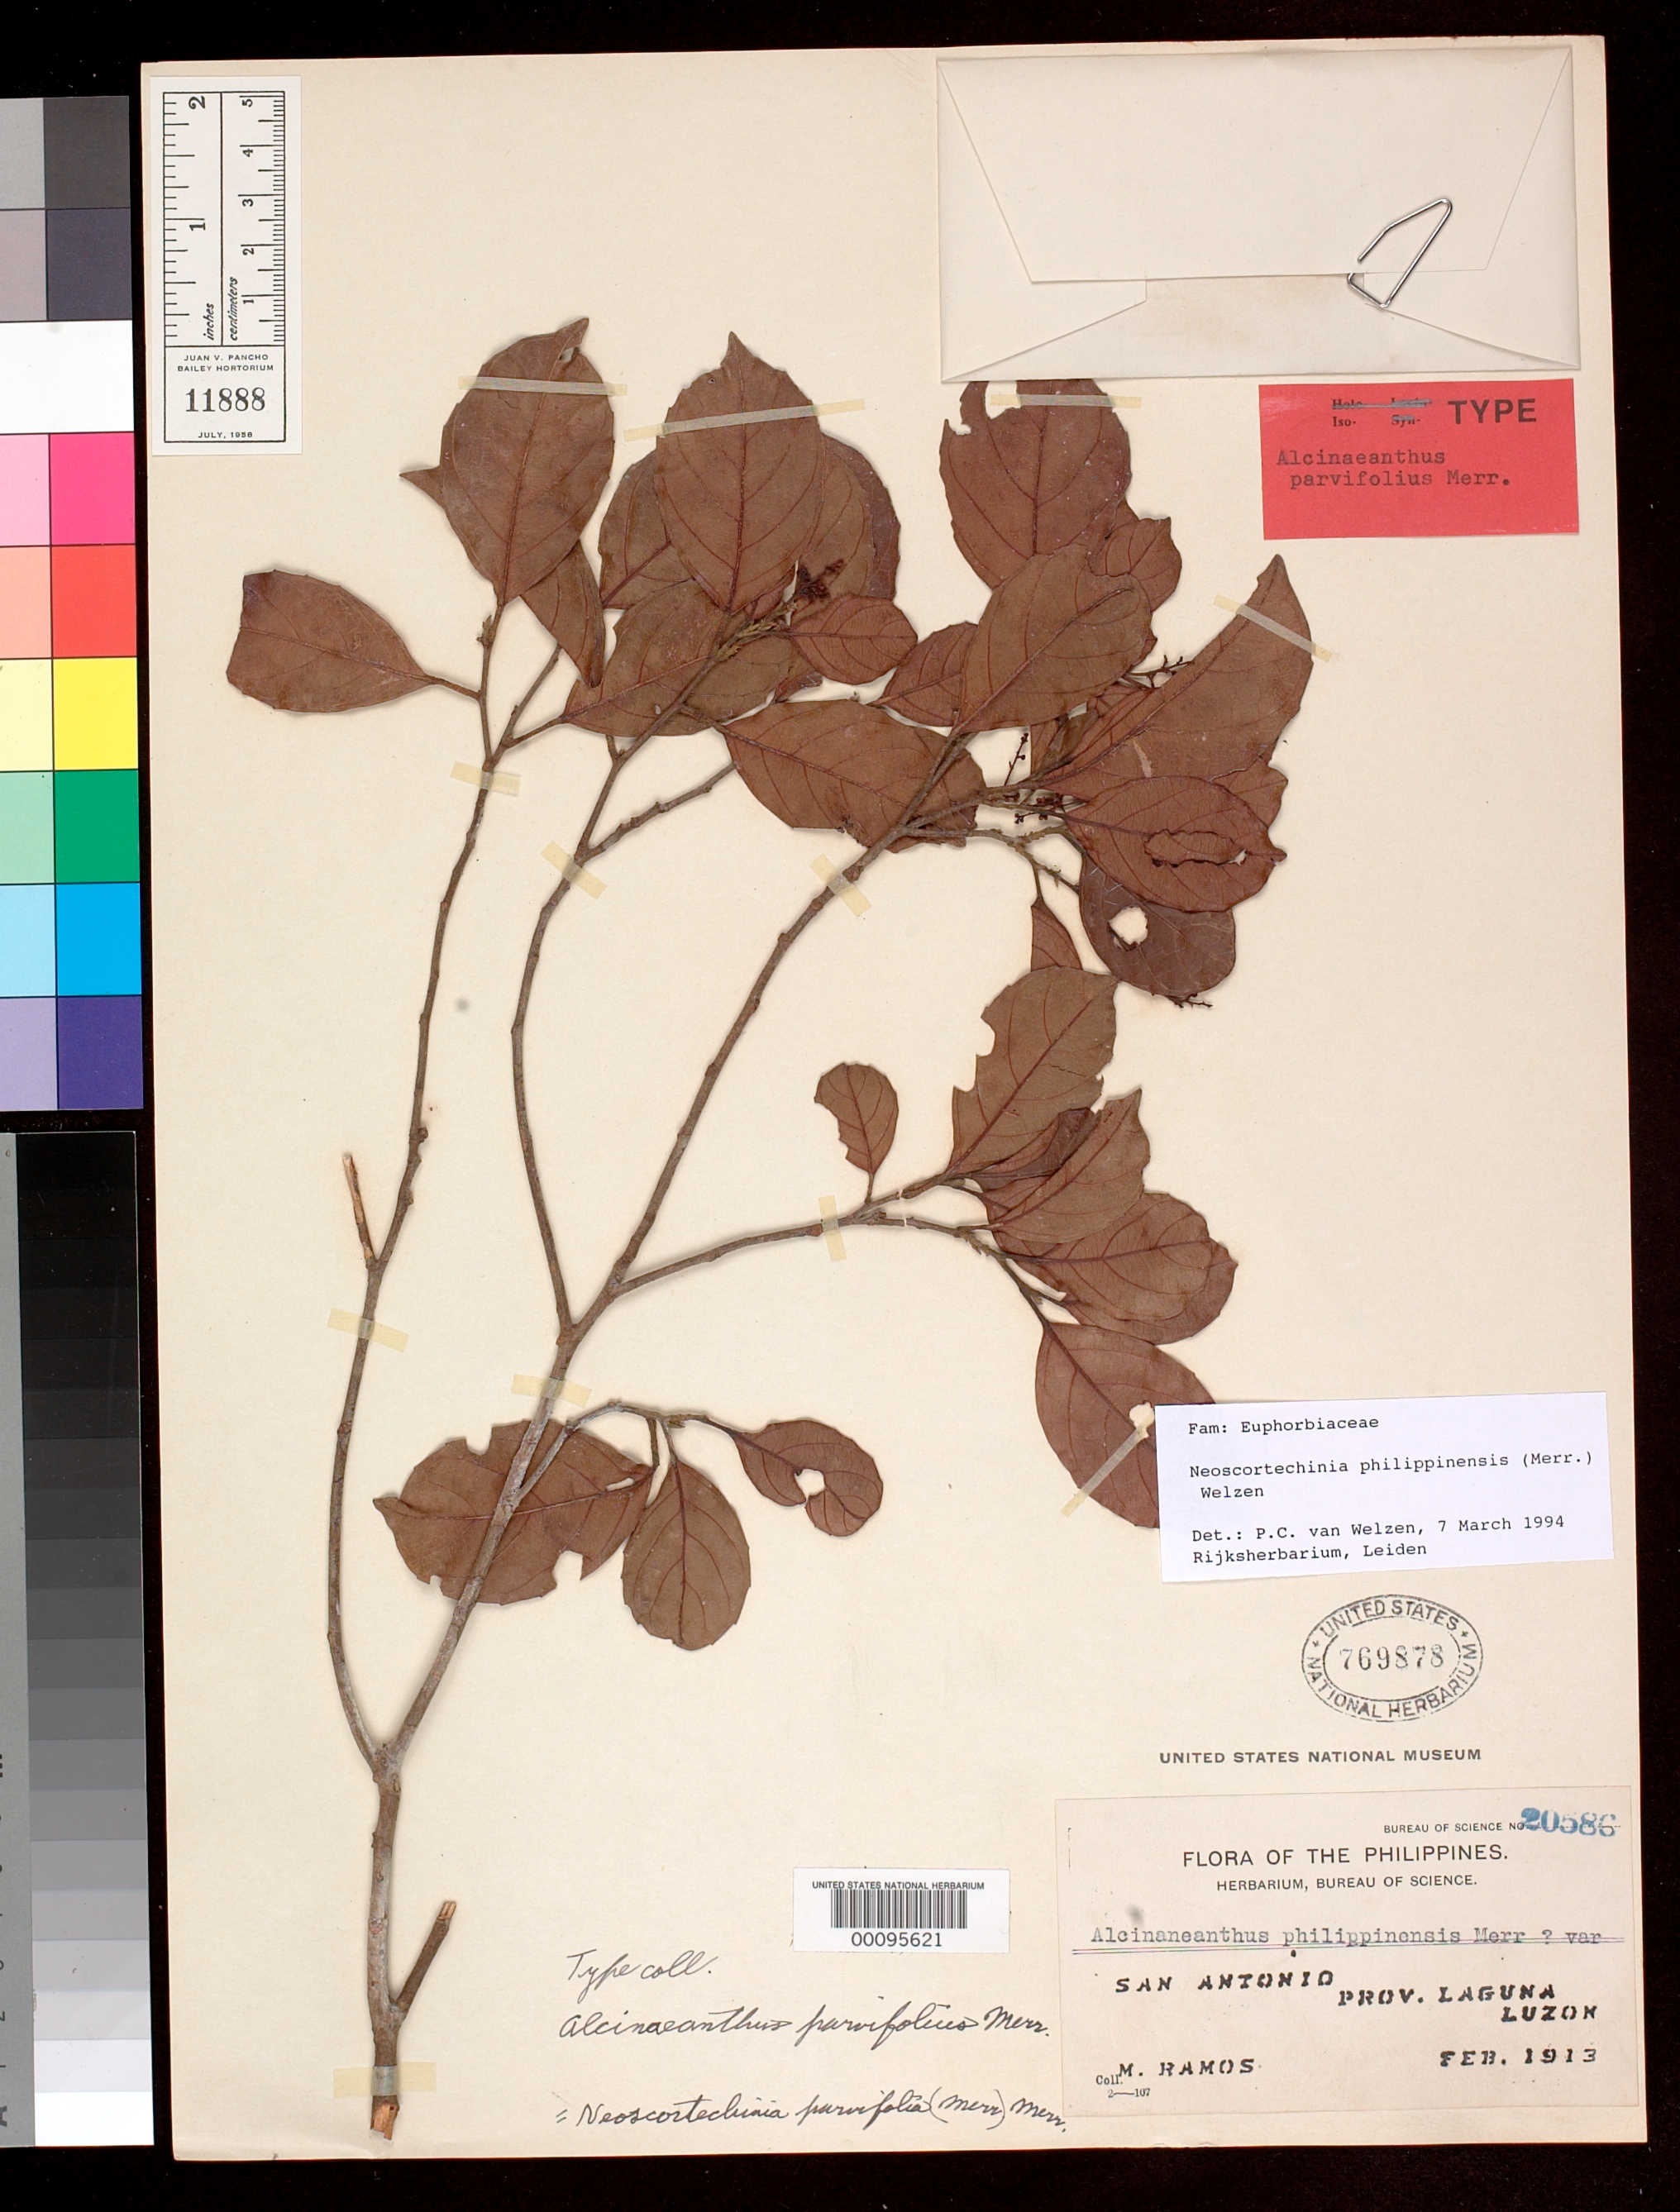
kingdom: Plantae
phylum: Tracheophyta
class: Magnoliopsida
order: Malpighiales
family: Euphorbiaceae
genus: Alcinaeanthus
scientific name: Alcinaeanthus parvifolius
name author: Merr.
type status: Isotype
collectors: M. Ramos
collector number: Bur. Sci. 20586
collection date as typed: Feb 1913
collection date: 1913-02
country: Philippines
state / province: Calabarzon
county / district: Laguna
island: Luzon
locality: San Antonio.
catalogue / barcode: US 769878